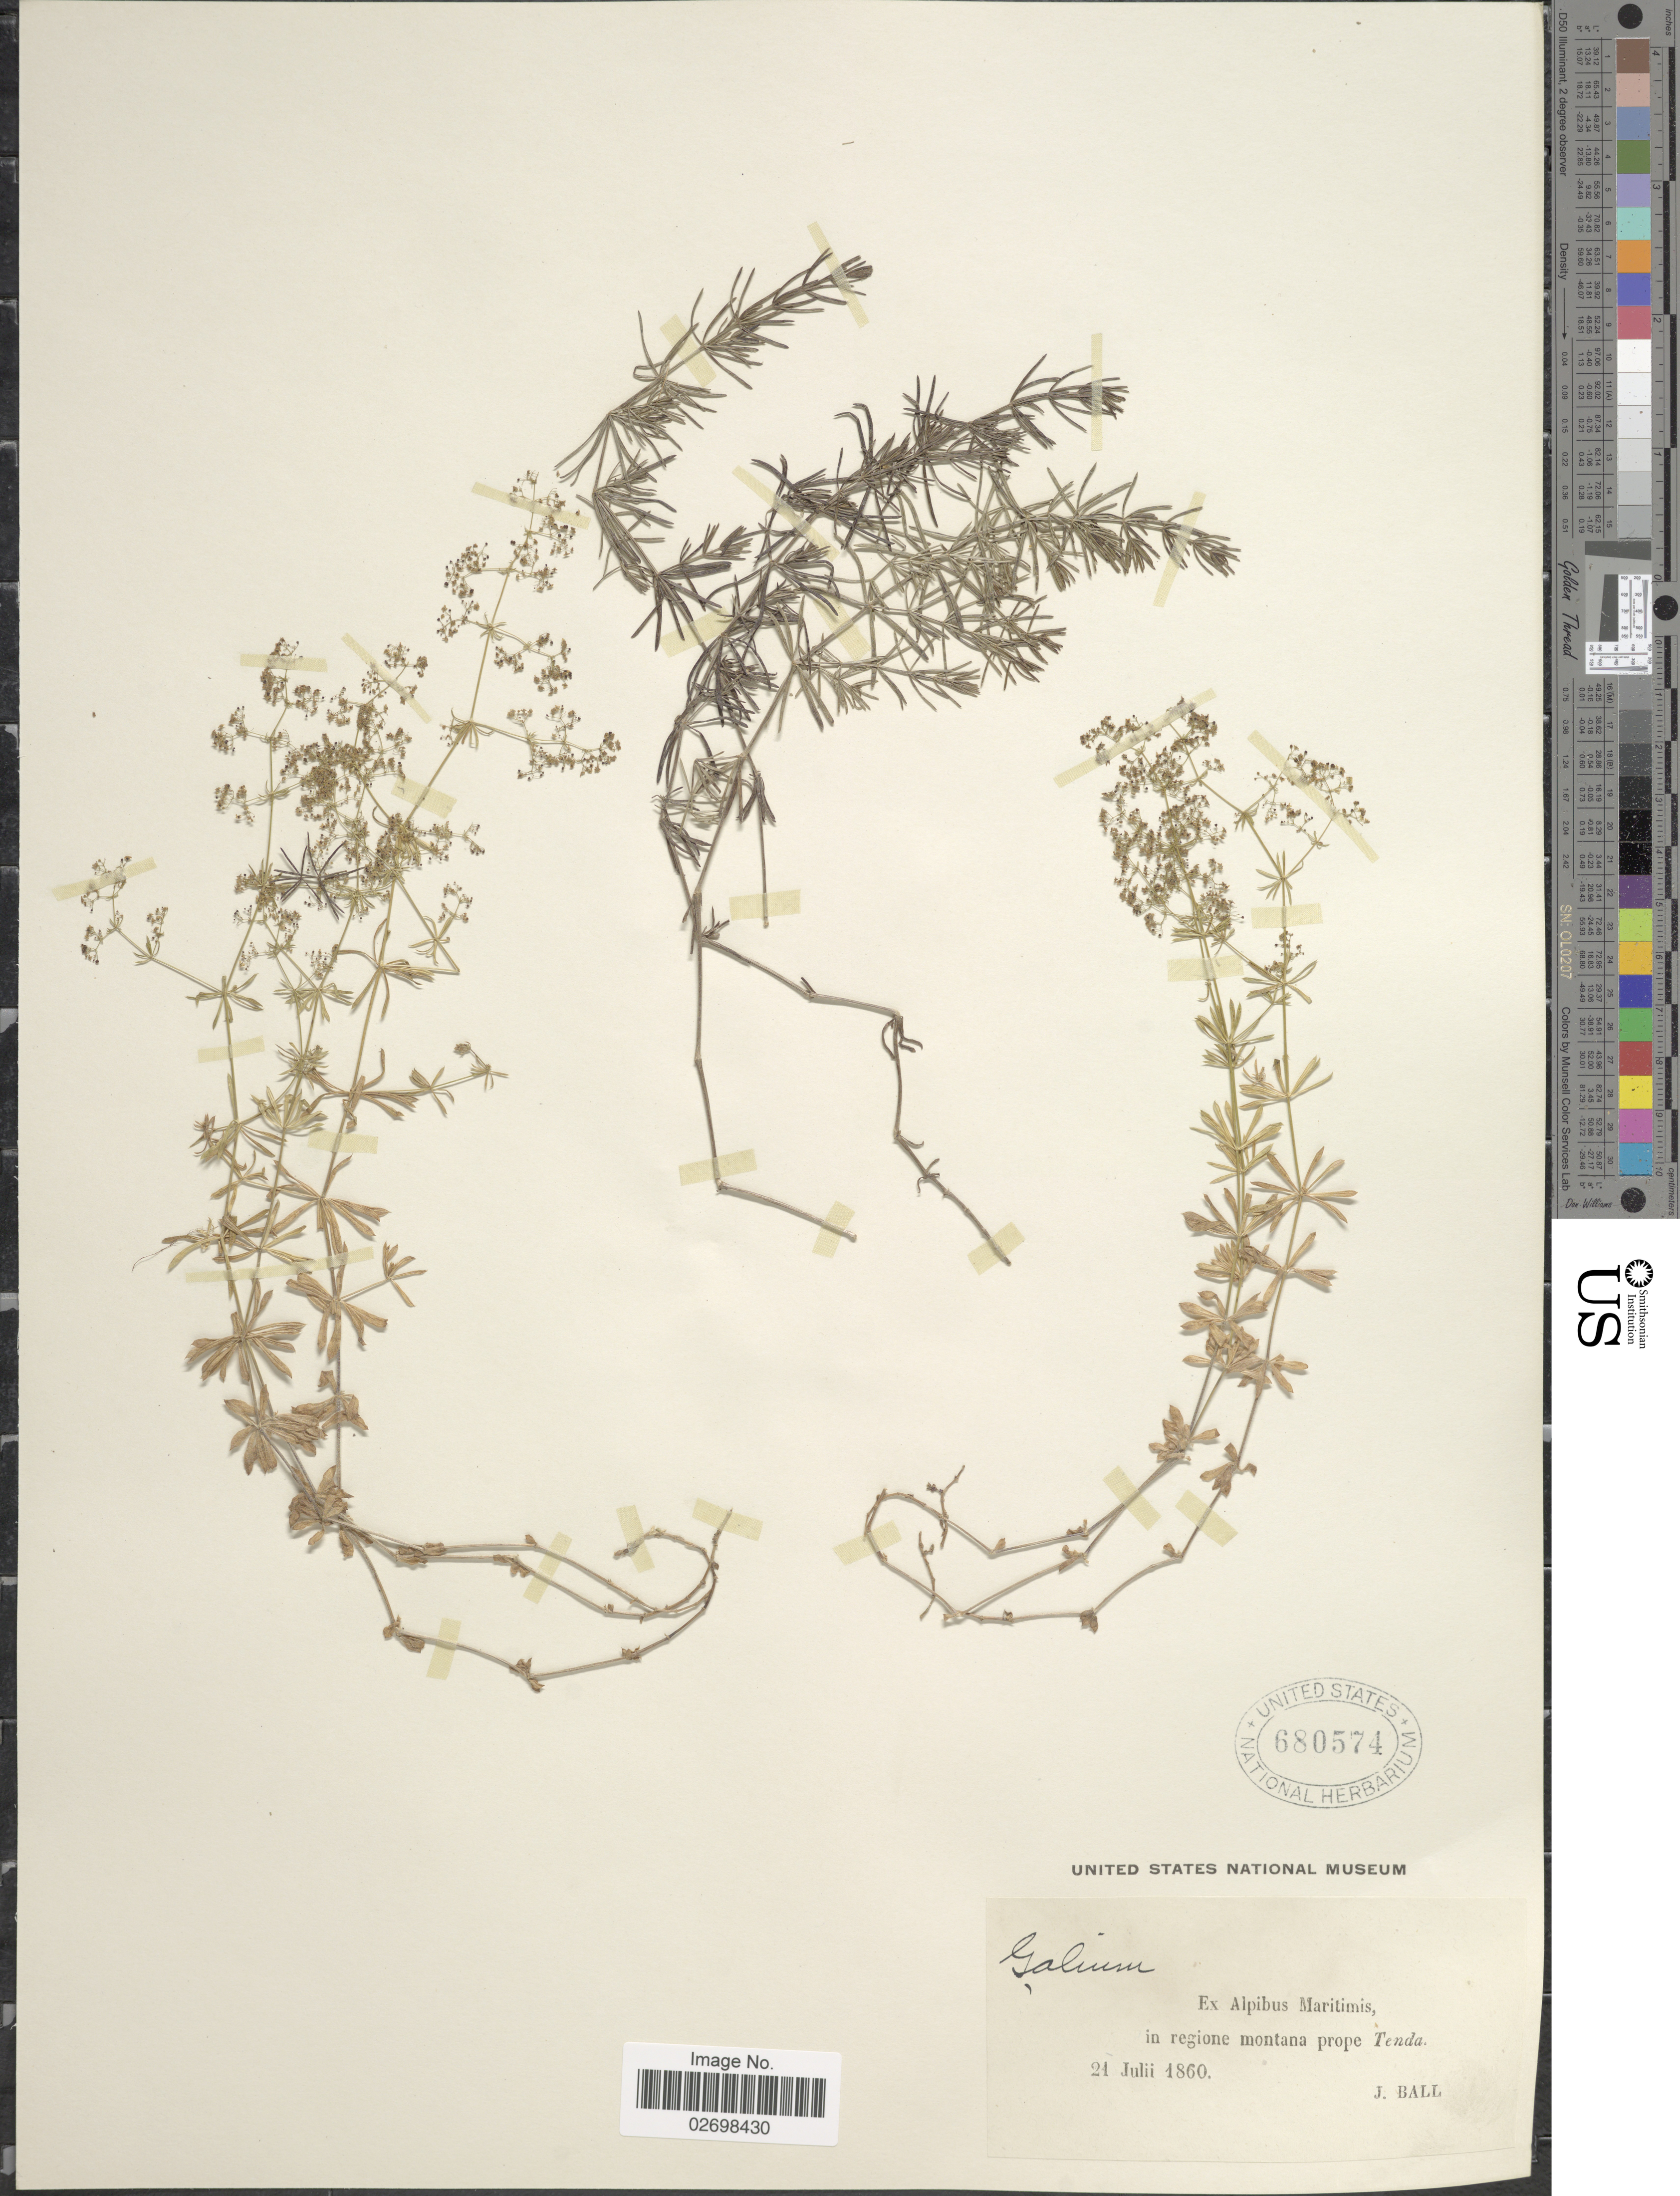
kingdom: Plantae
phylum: Tracheophyta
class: Magnoliopsida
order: Gentianales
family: Rubiaceae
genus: Galium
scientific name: Galium sp.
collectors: J. Ball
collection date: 1860-07-21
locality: Alpibus Maritimis, in regione montana prope Tenda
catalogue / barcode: US 680574